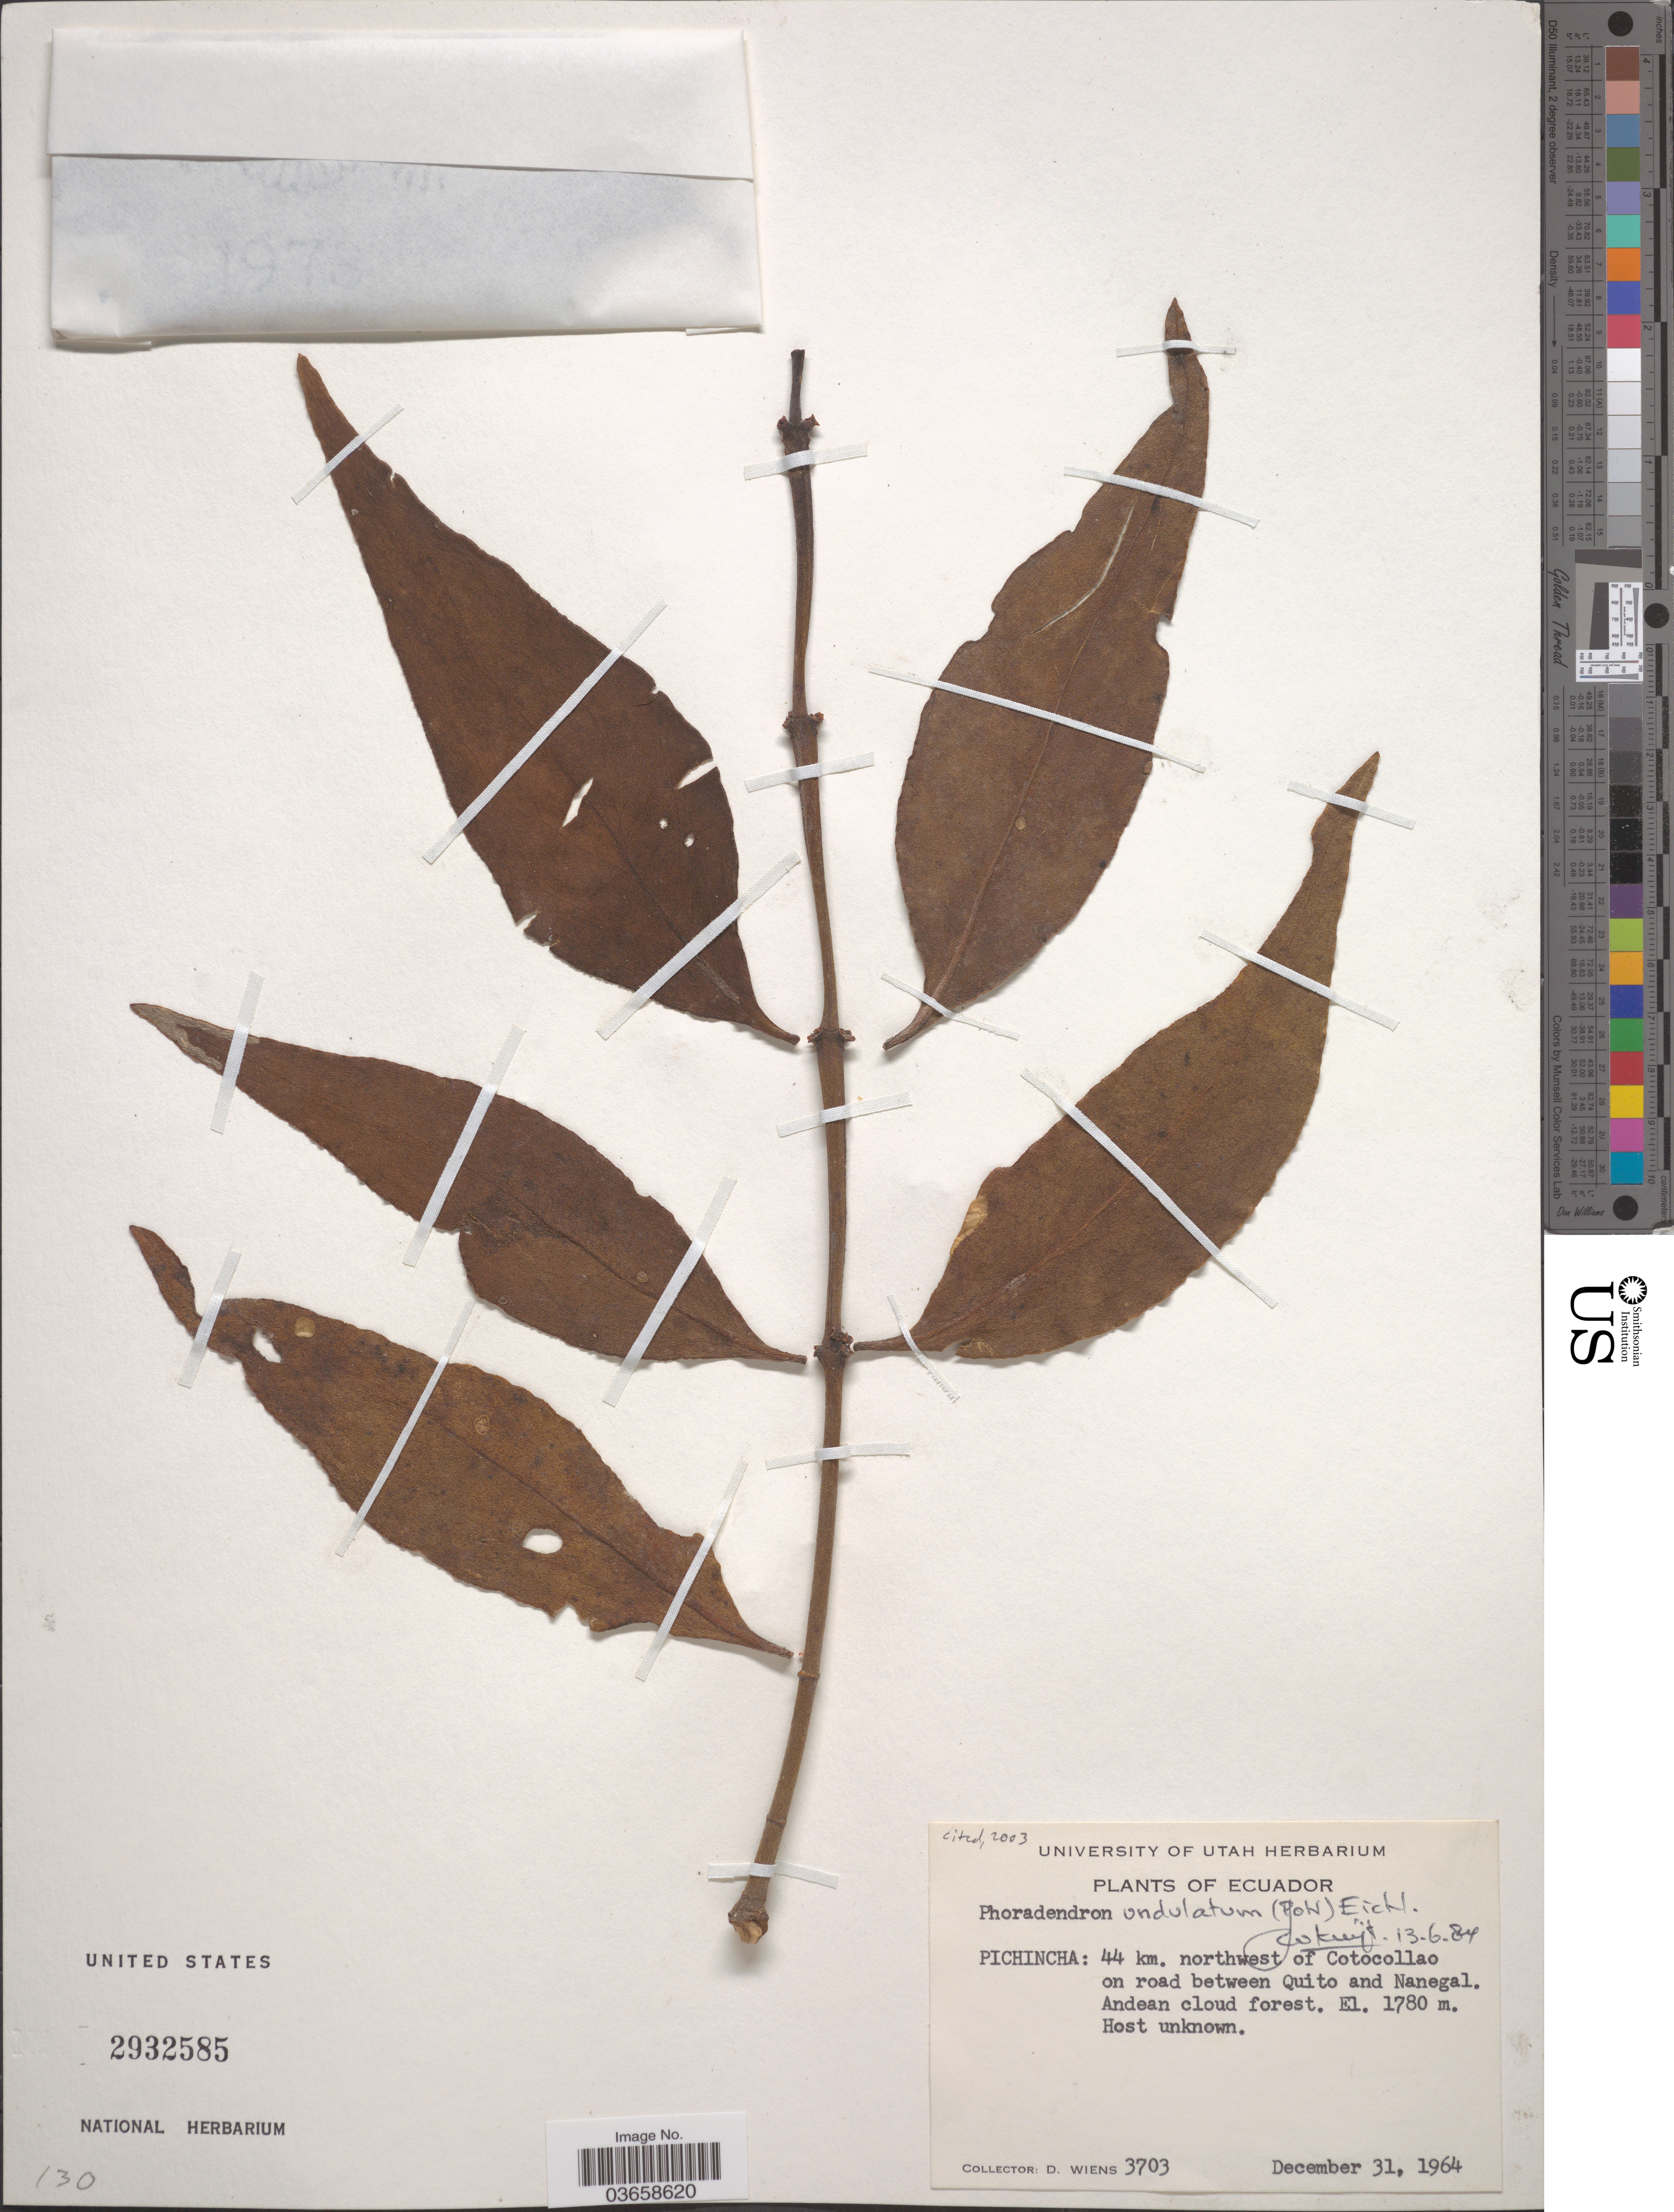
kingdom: Plantae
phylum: Tracheophyta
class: Magnoliopsida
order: Santalales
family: Viscaceae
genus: Phoradendron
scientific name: Phoradendron undulatum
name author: (Pohl ex DC.) Eichler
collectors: D. Wiens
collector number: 3703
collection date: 1964-12-31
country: Ecuador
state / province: Pichincha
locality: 44 km. northwest of Cotocallao on road between Quito and Nanegal.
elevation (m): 1780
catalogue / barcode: US 2932585